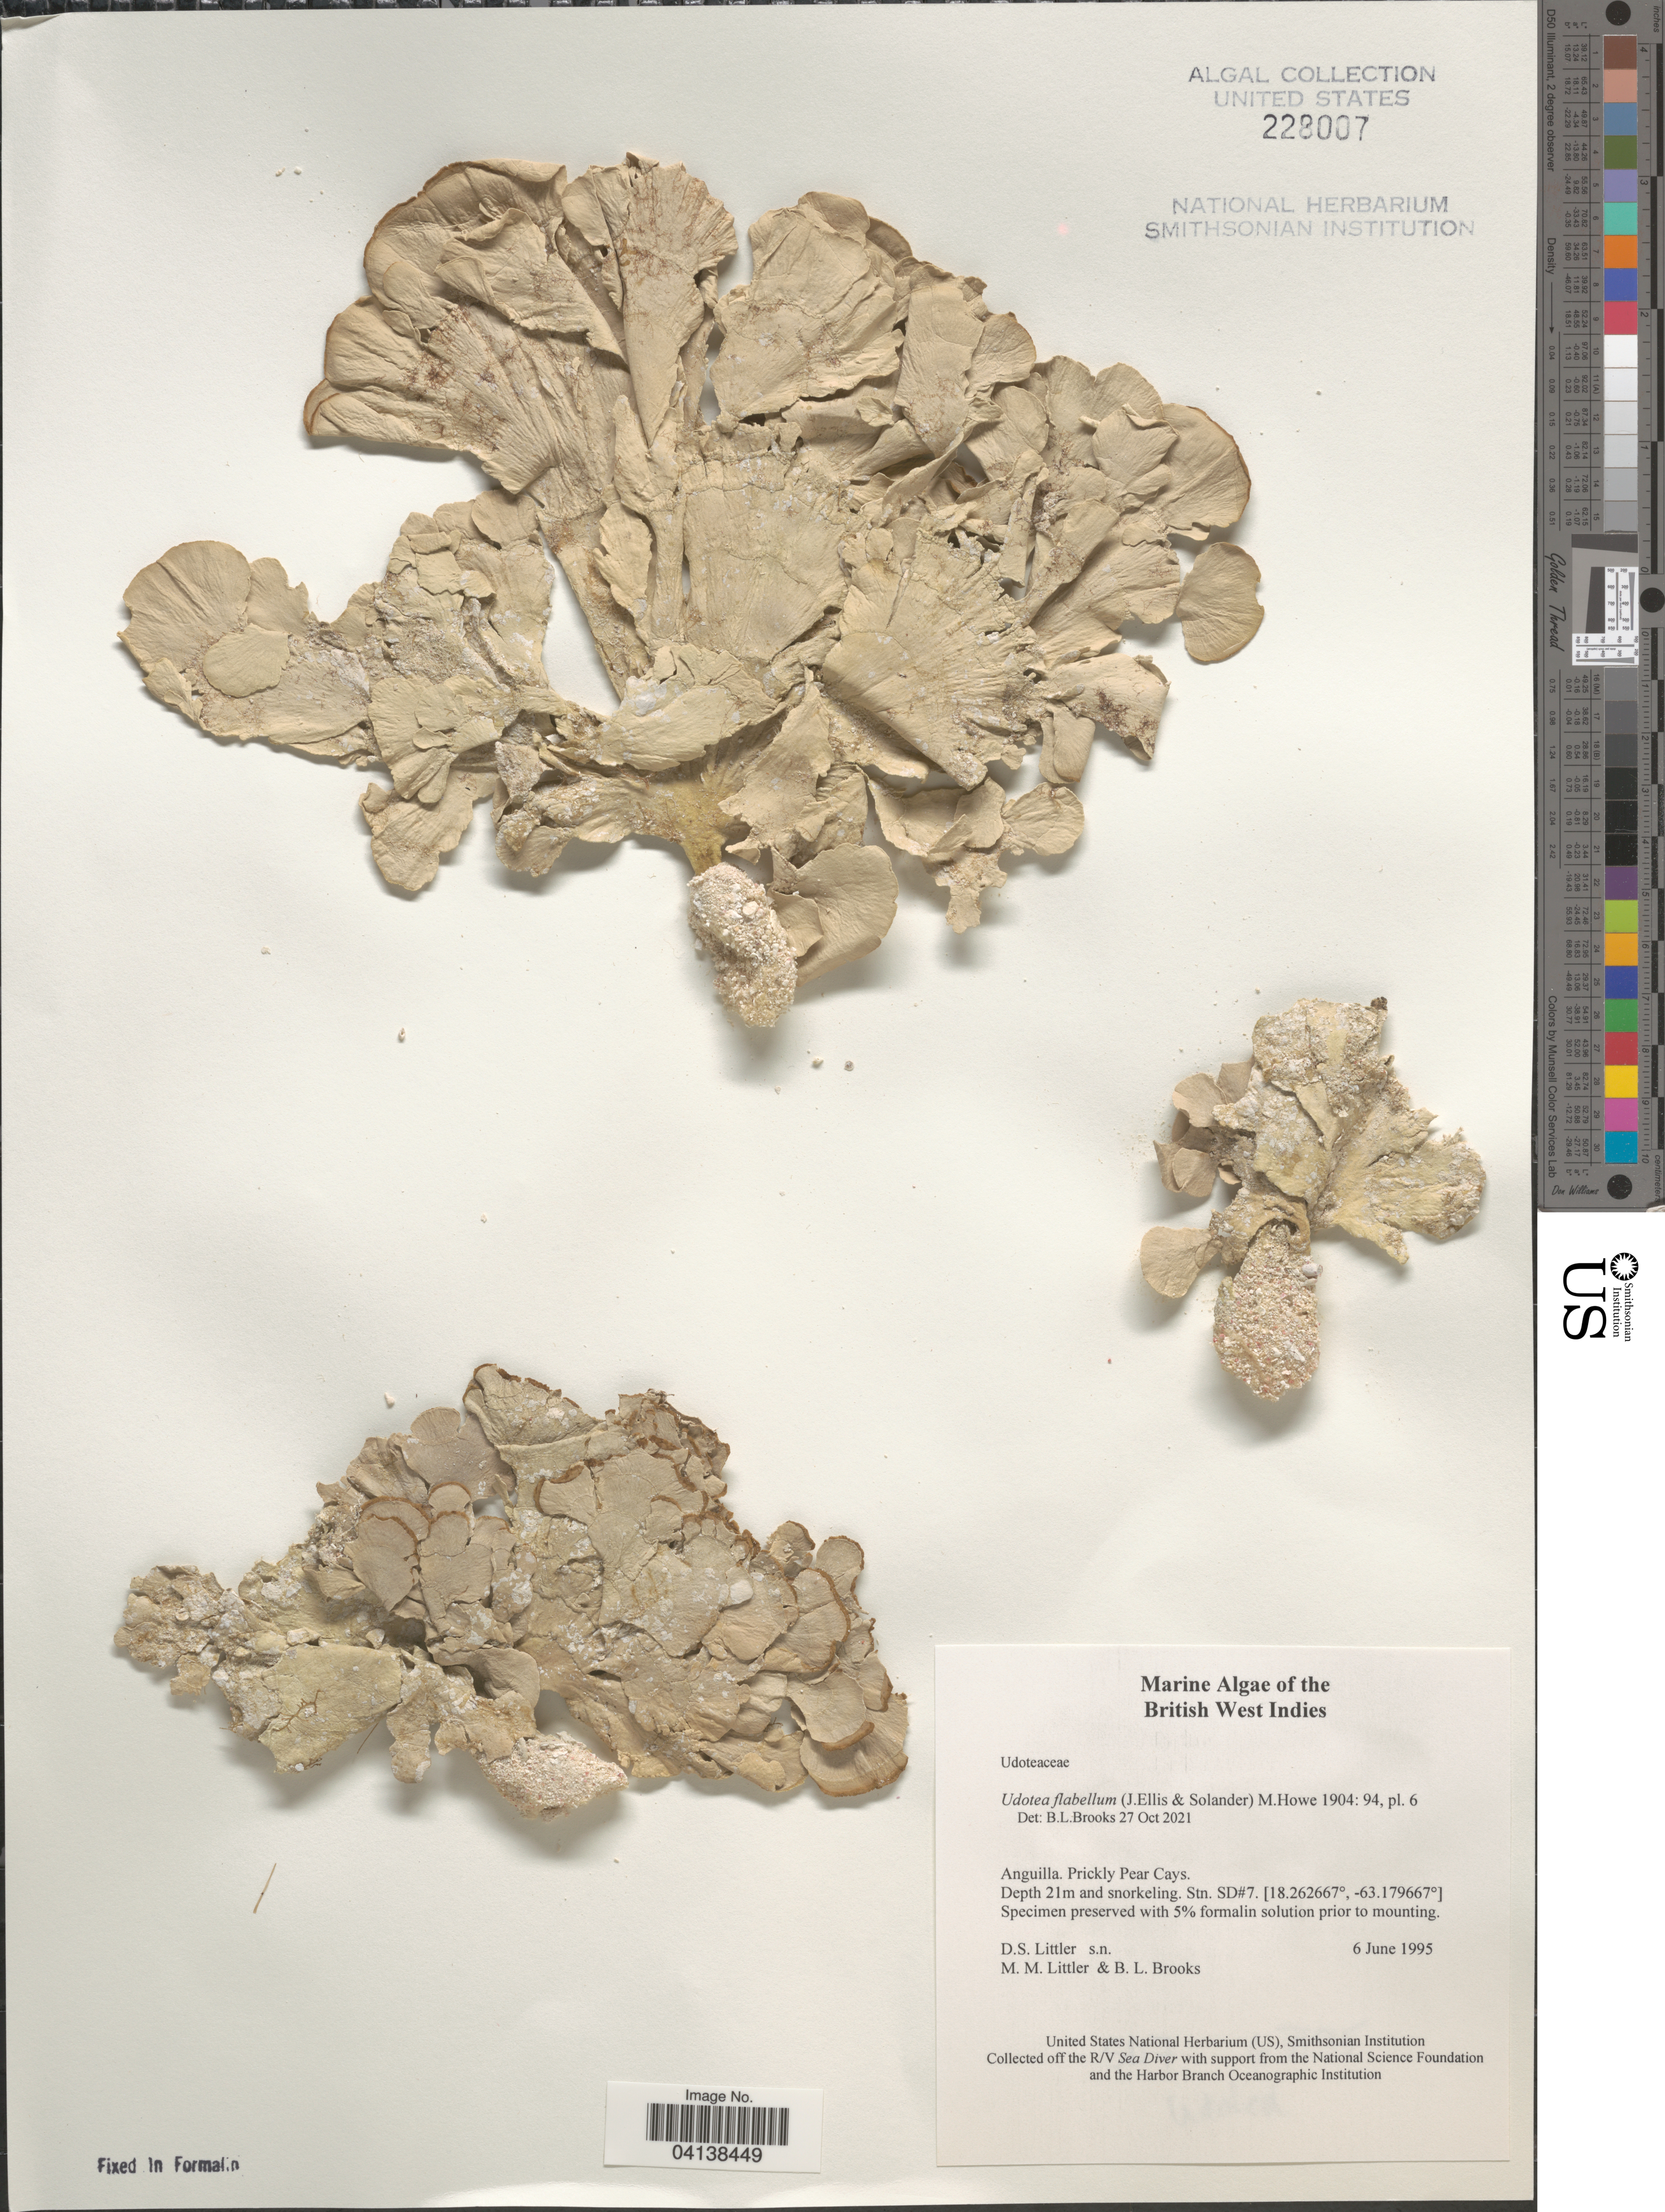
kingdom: Plantae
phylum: Chlorophyta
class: Ulvophyceae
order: Bryopsidales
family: Udoteaceae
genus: Udotea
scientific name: Udotea flabellum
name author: (J. Ellis & Sol.) M. Howe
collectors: D. S. Littler & B. Brooks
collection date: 1995-06-06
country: Anguilla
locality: British West Indies. Prickly Pear Cays. Stn. SD#7.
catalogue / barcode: US 228007